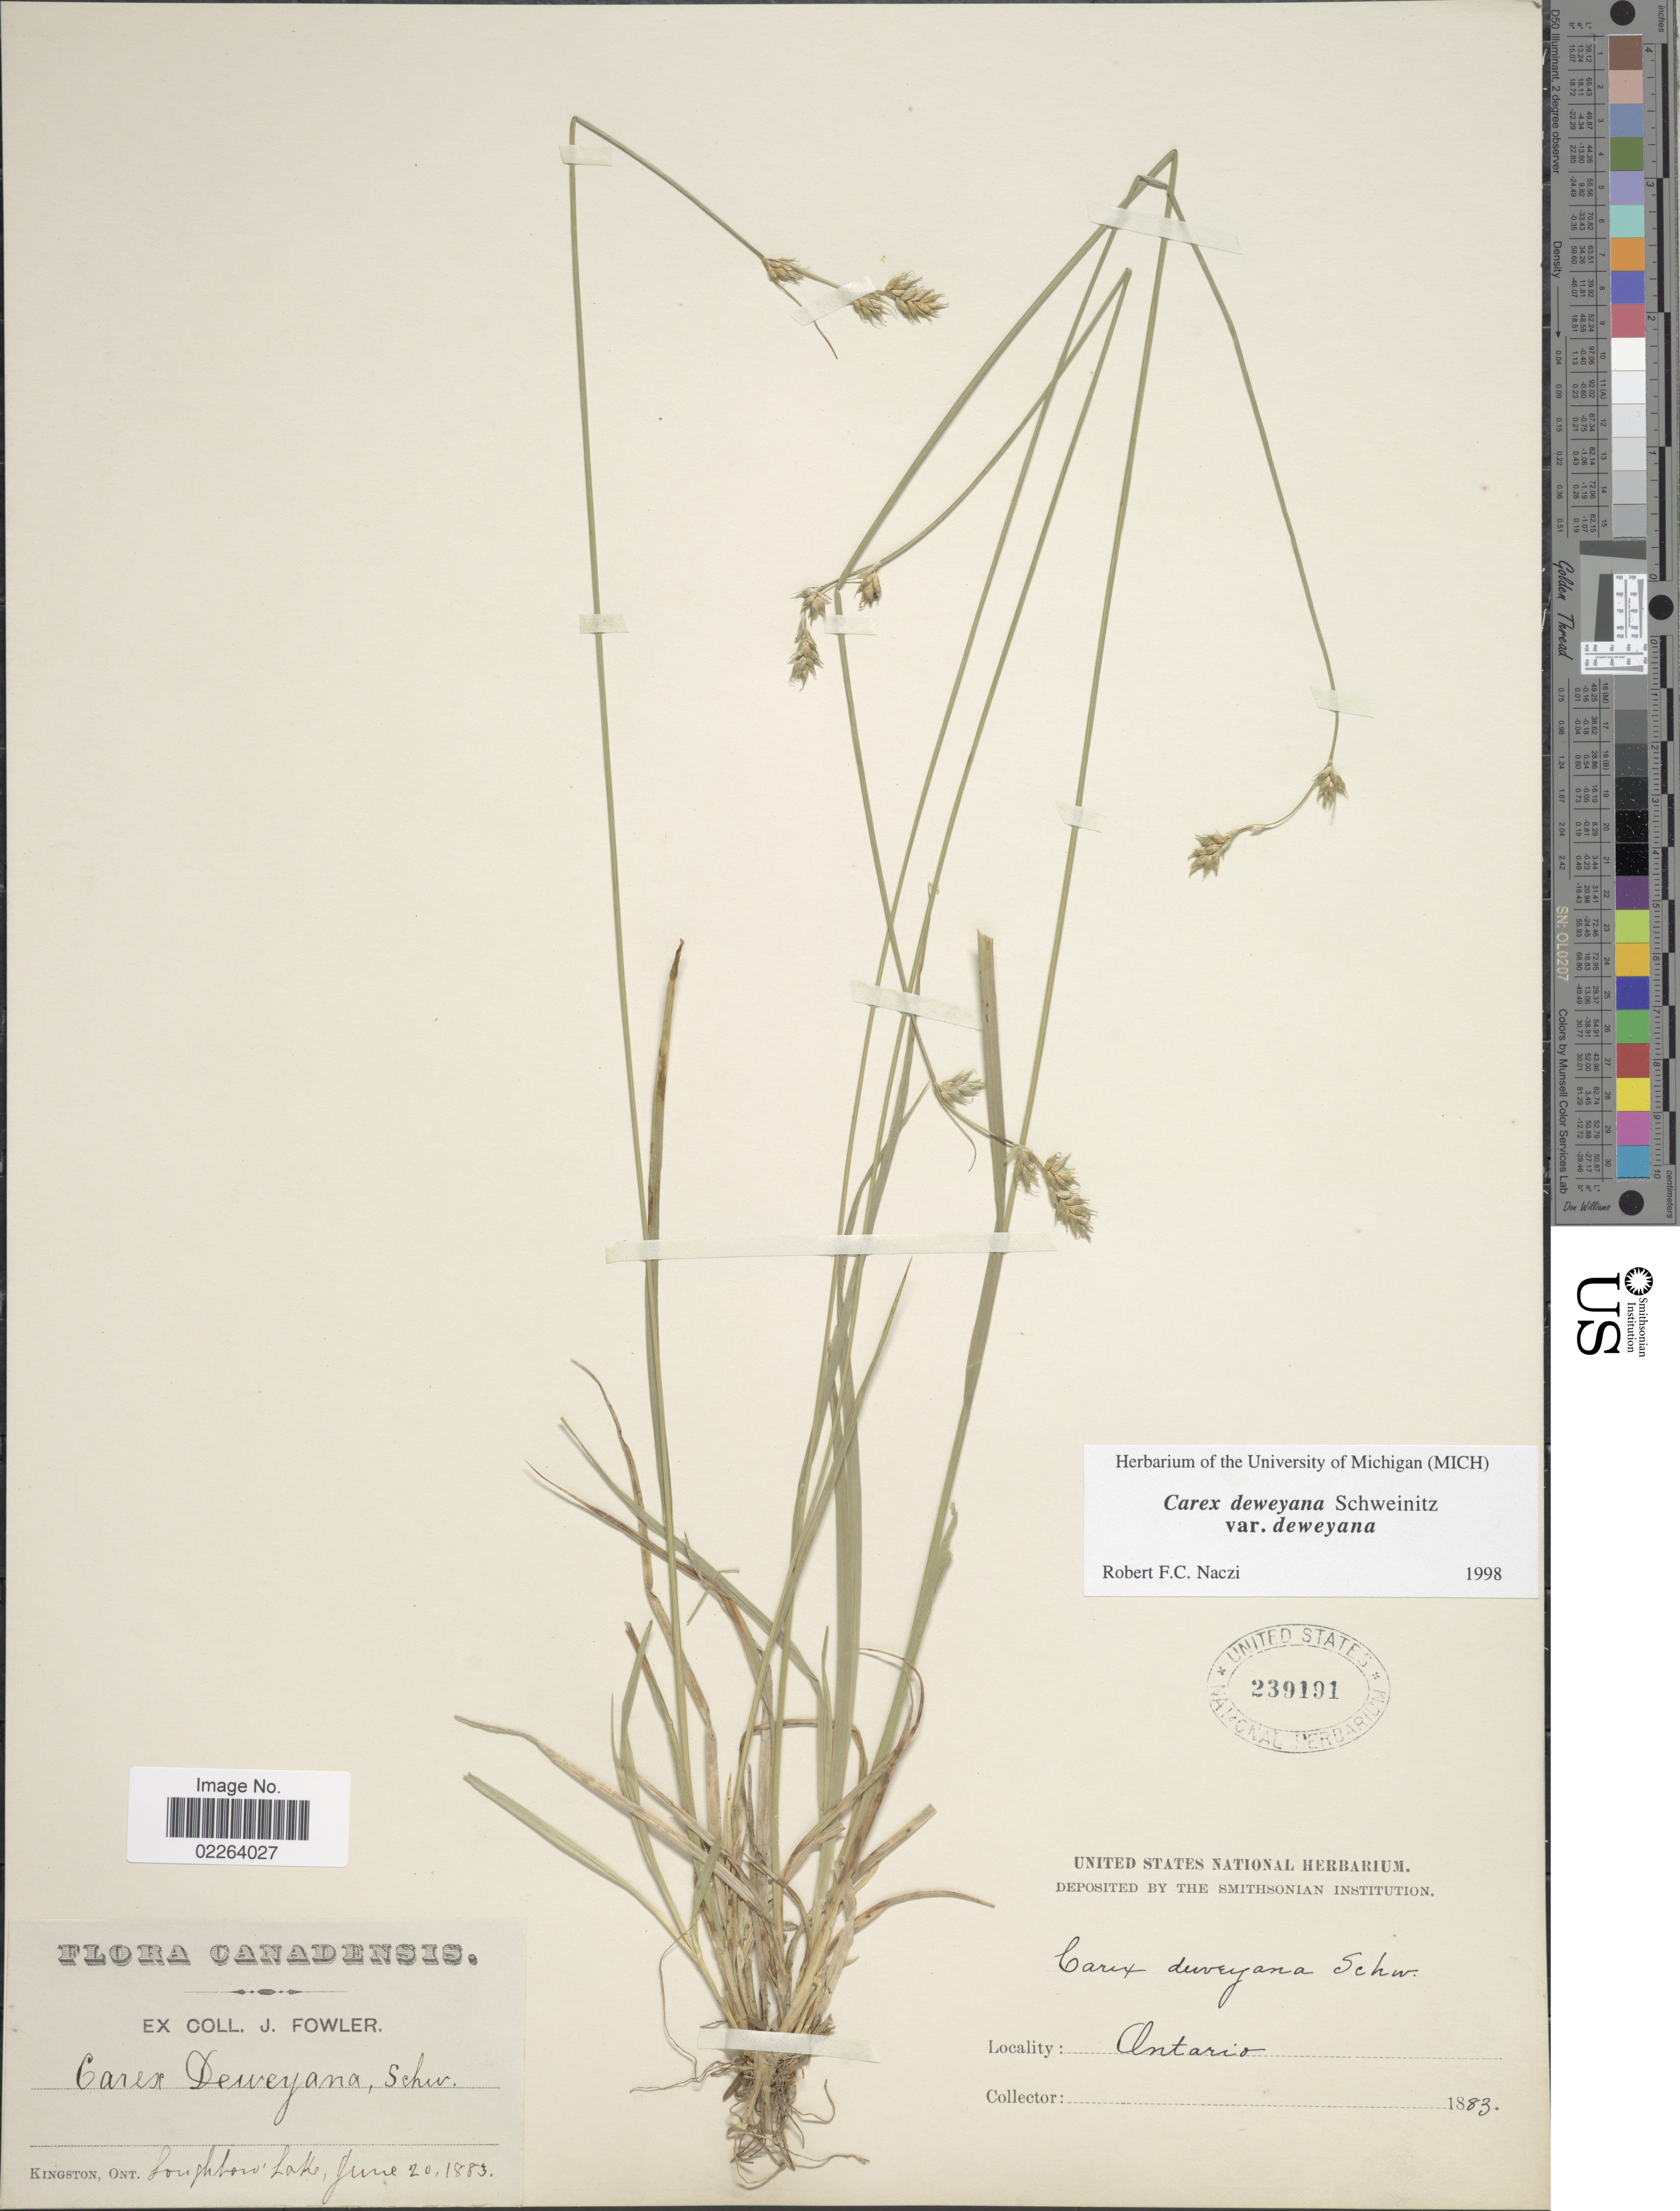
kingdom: Plantae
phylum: Tracheophyta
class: Liliopsida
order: Poales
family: Cyperaceae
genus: Carex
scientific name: Carex deweyana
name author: Schwein.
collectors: J. P. Fowler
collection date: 1883-06-20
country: Canada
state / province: Ontario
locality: Loughborough Lake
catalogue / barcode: US 239191